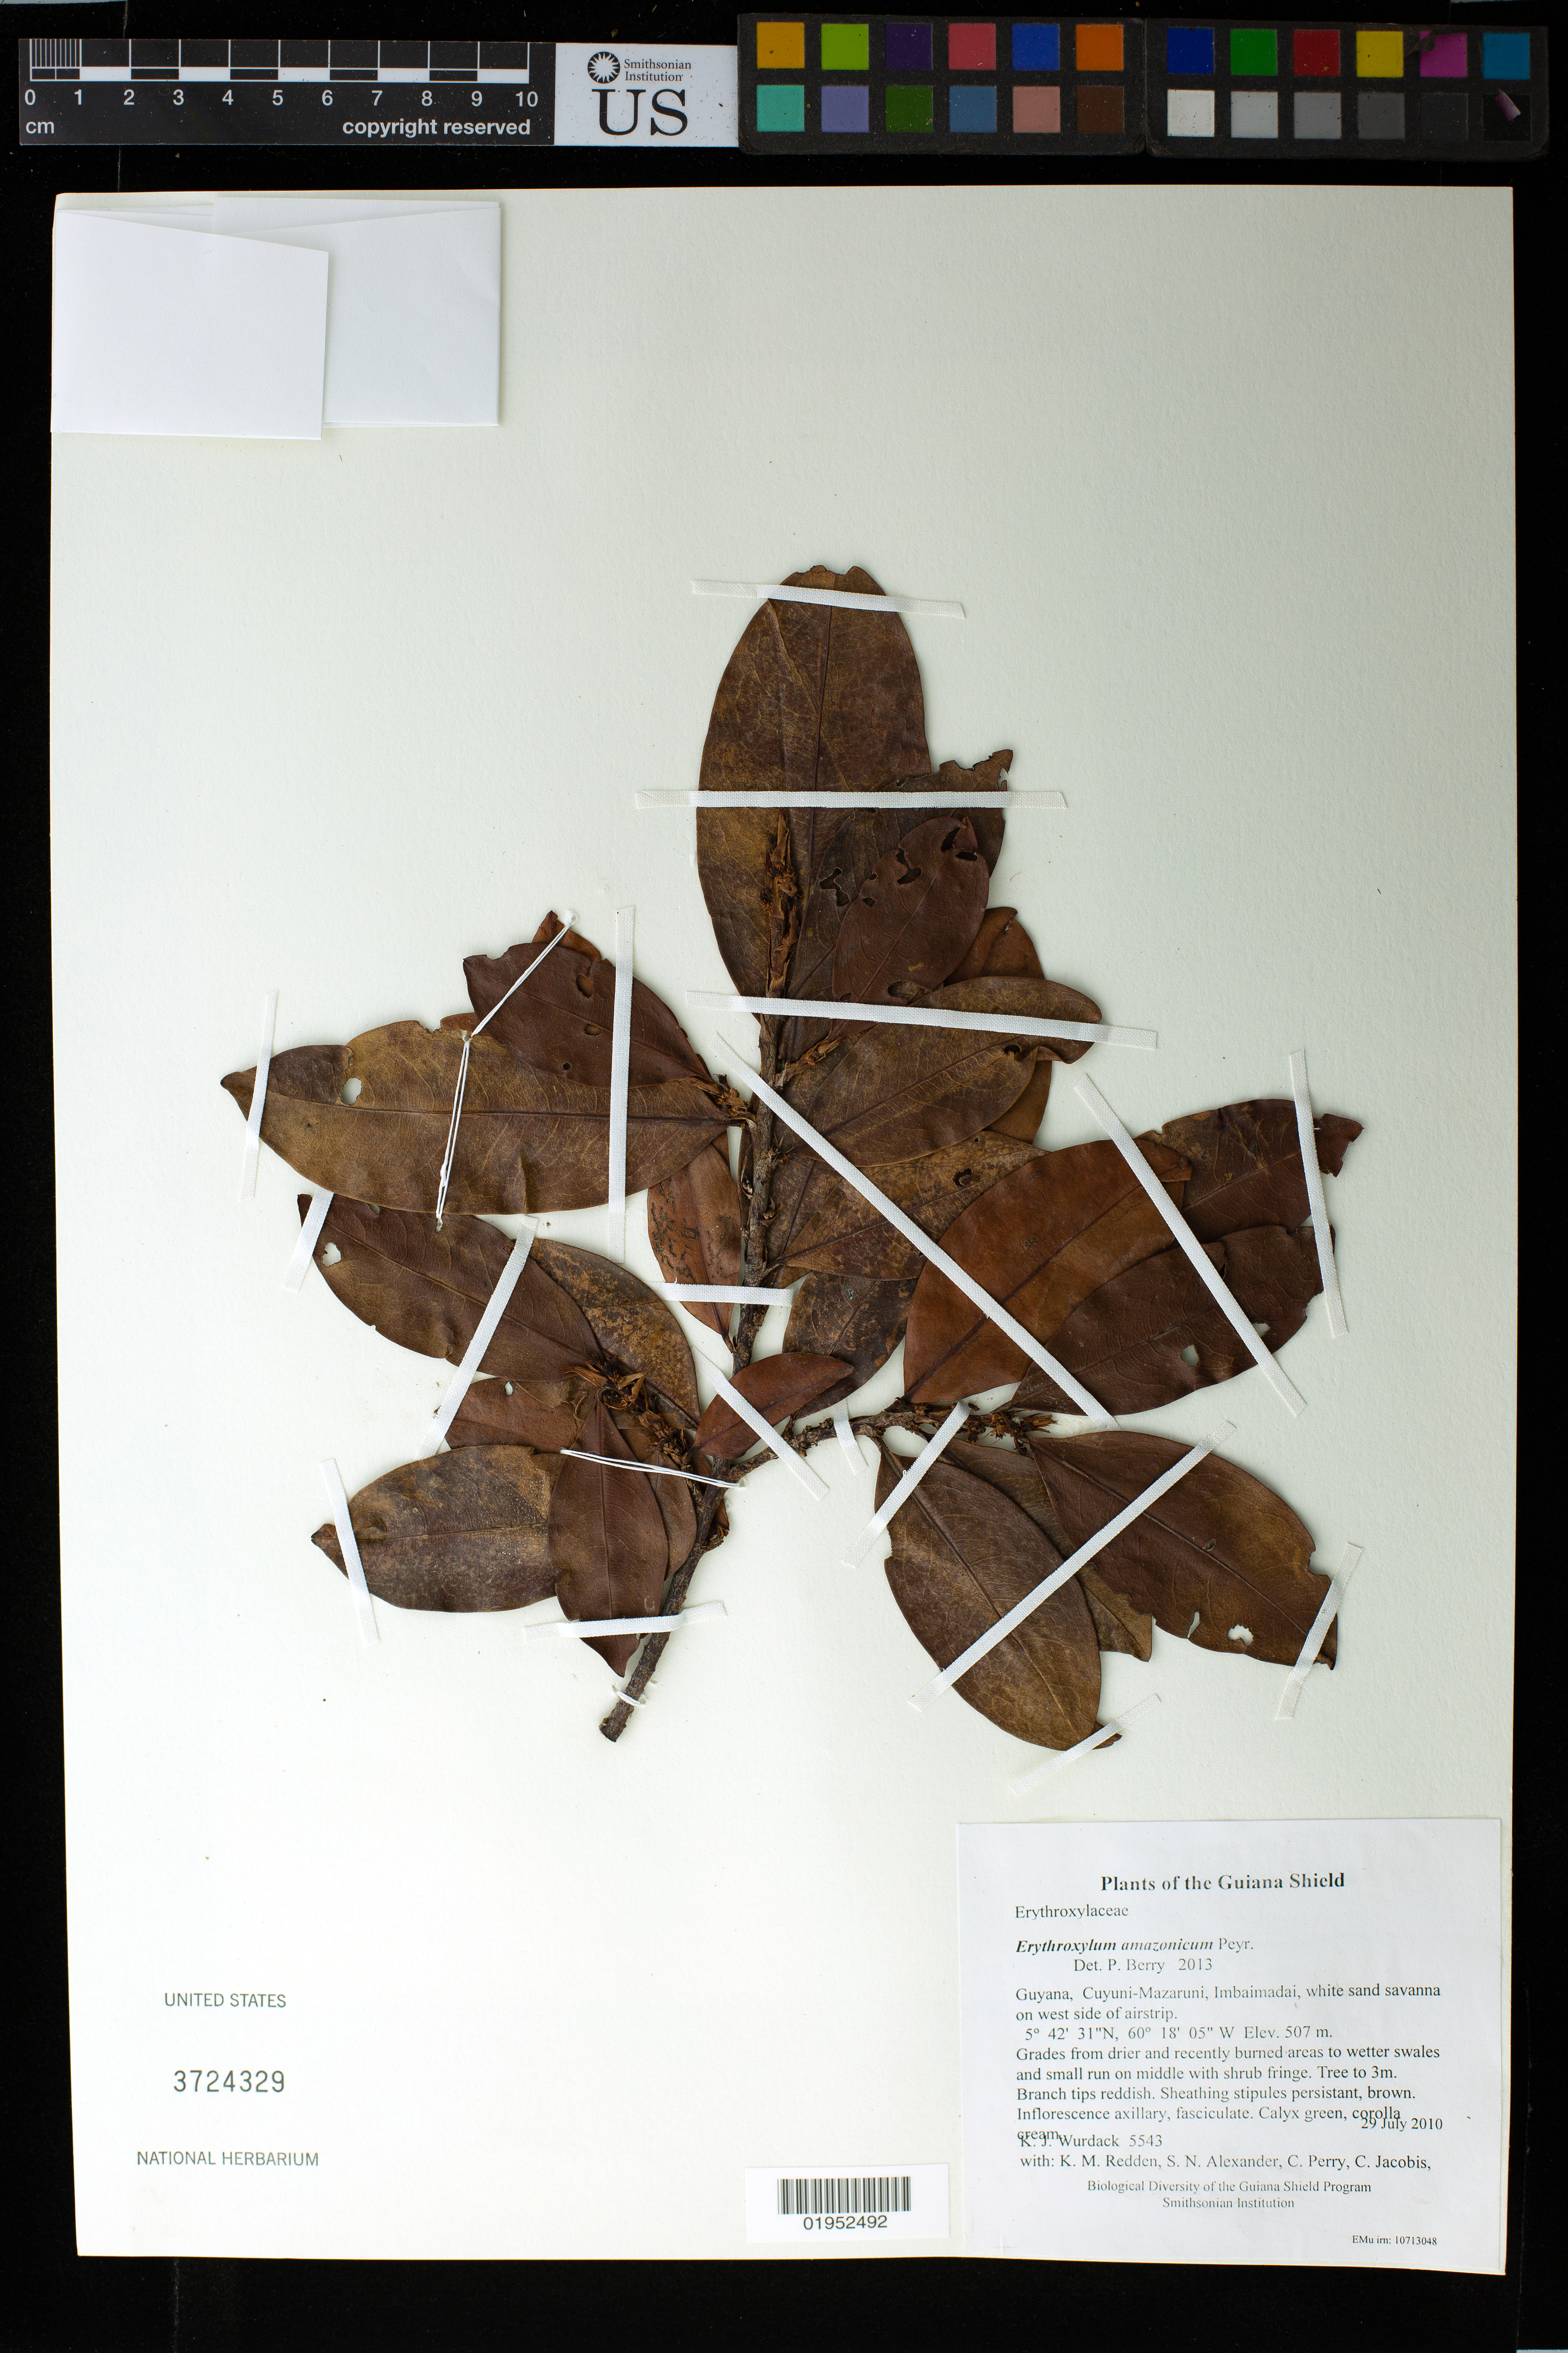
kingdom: Plantae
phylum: Tracheophyta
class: Magnoliopsida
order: Malpighiales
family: Erythroxylaceae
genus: Erythroxylum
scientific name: Erythroxylum amazonicum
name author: Peyr.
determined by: Berry, P.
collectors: K. Wurdack, K. M. Redden, S. N. Alexander, C. Perry, C. Jacobis, D. Hunter, V. Roland & H. Hunter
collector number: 5543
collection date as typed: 29 July 2010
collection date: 2010-07-29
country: Guyana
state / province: Cuyuni-Mazaruni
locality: Imbaimadai, white sand savanna on west side of airstrip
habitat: Grades from drier and recently burned areas to wetter swales and small run on middle with shrub fringe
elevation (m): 507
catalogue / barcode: US 3724329